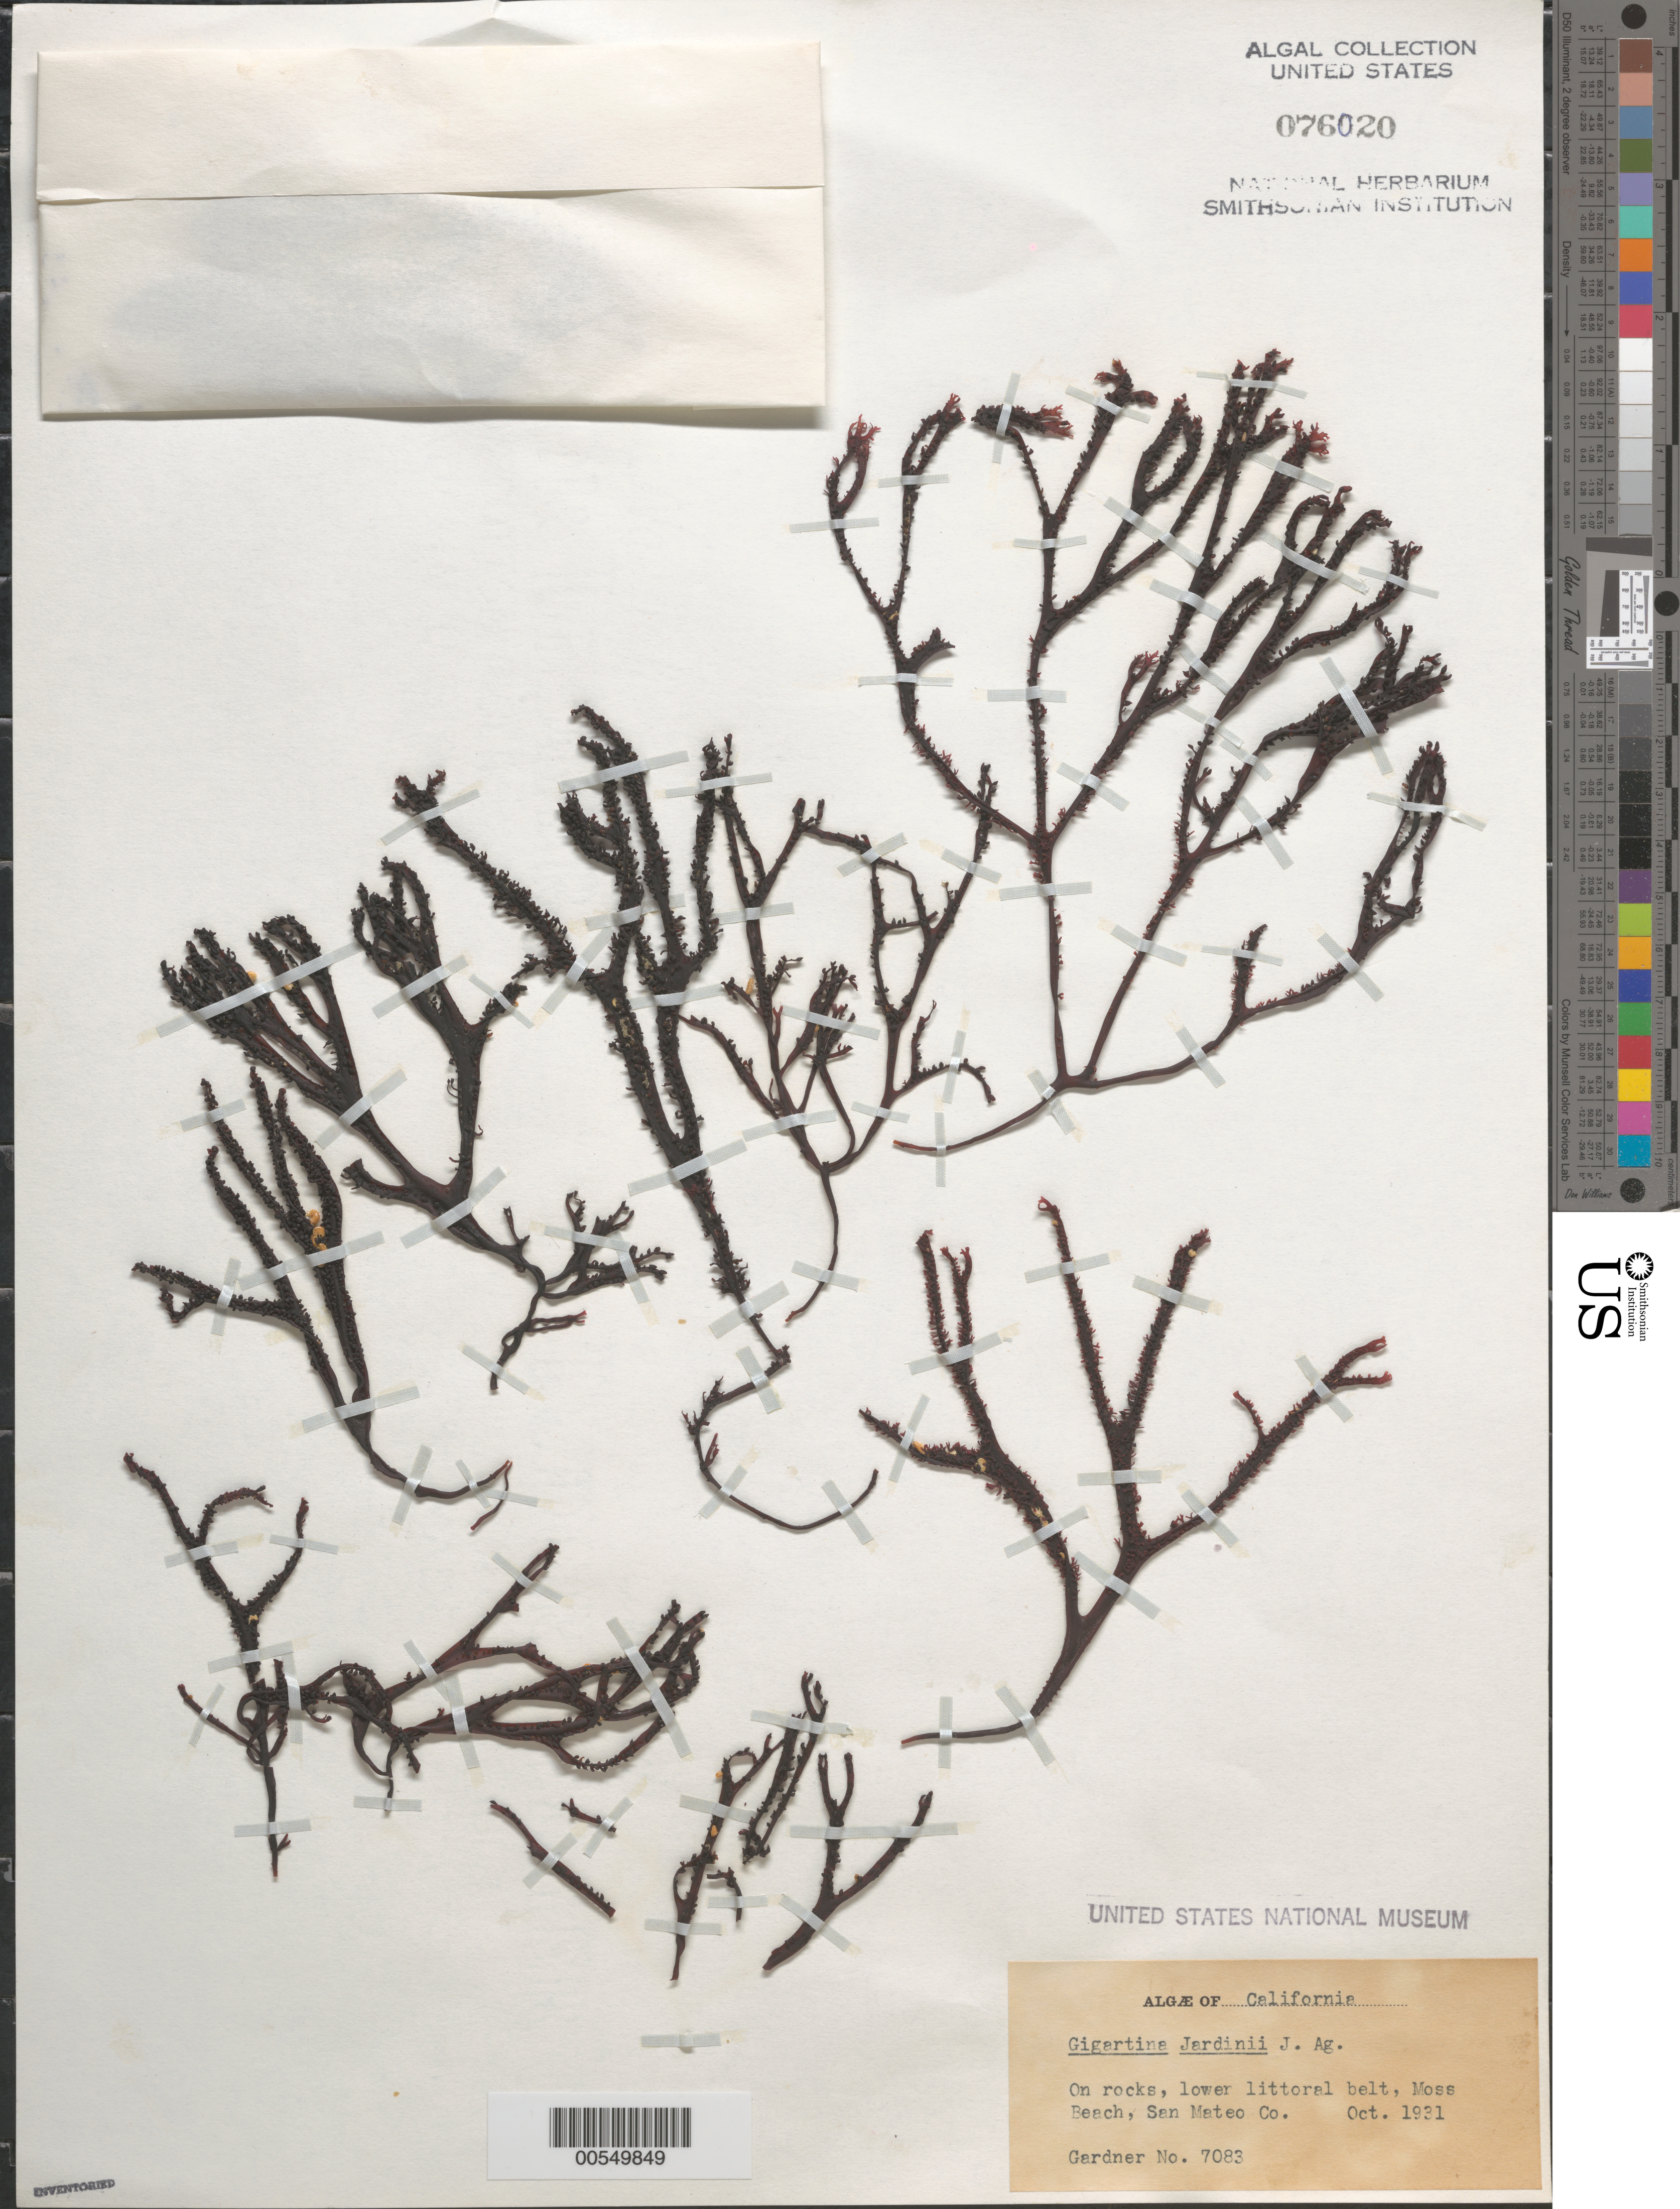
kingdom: Plantae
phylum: Rhodophyta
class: Florideophyceae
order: Gigartinales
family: Gigartinaceae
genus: Gigartina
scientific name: Gigartina jardinii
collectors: N. Gardner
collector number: NLG 7083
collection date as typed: Oct 1931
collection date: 1931-10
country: United States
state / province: California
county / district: San Mateo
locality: Moss Beach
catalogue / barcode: US 76020-2